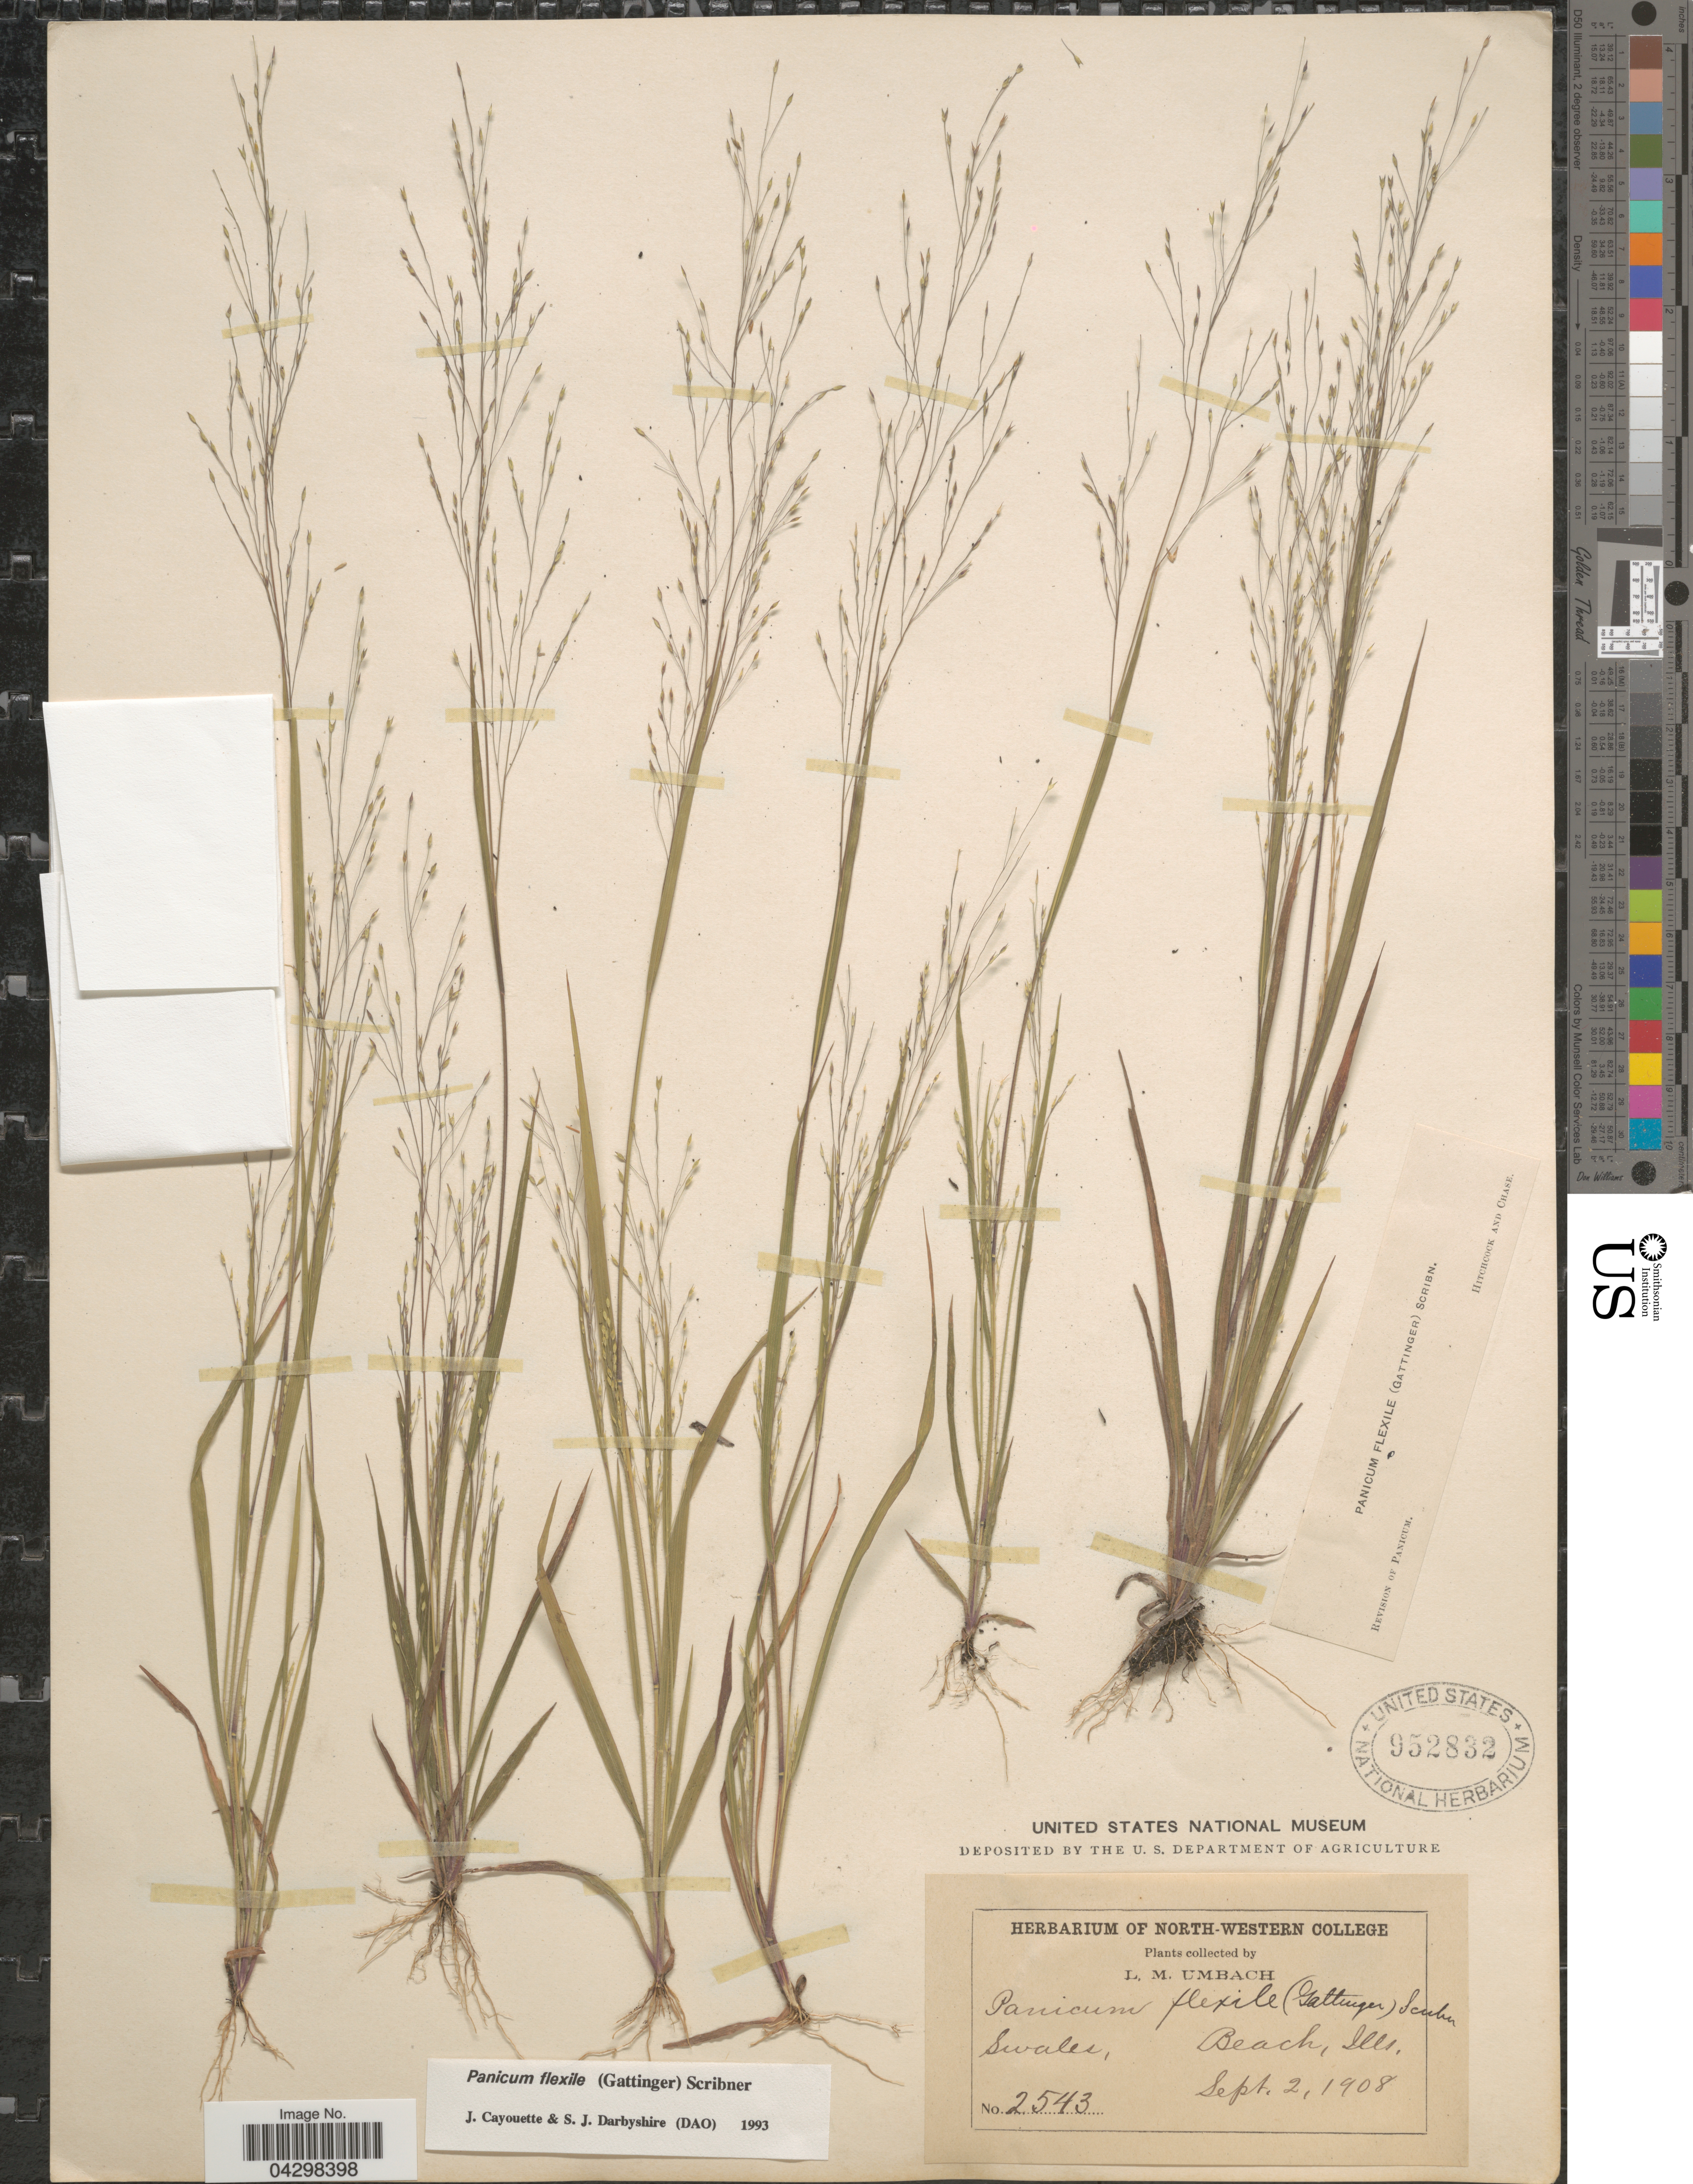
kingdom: Plantae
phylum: Tracheophyta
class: Liliopsida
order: Poales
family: Poaceae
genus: Panicum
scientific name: Panicum flexile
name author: (Gatt.) Scribn.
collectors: L. M. Umbach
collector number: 2543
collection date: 1908-09-02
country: United States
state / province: Illinois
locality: Swales, Beach.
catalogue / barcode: US 952832